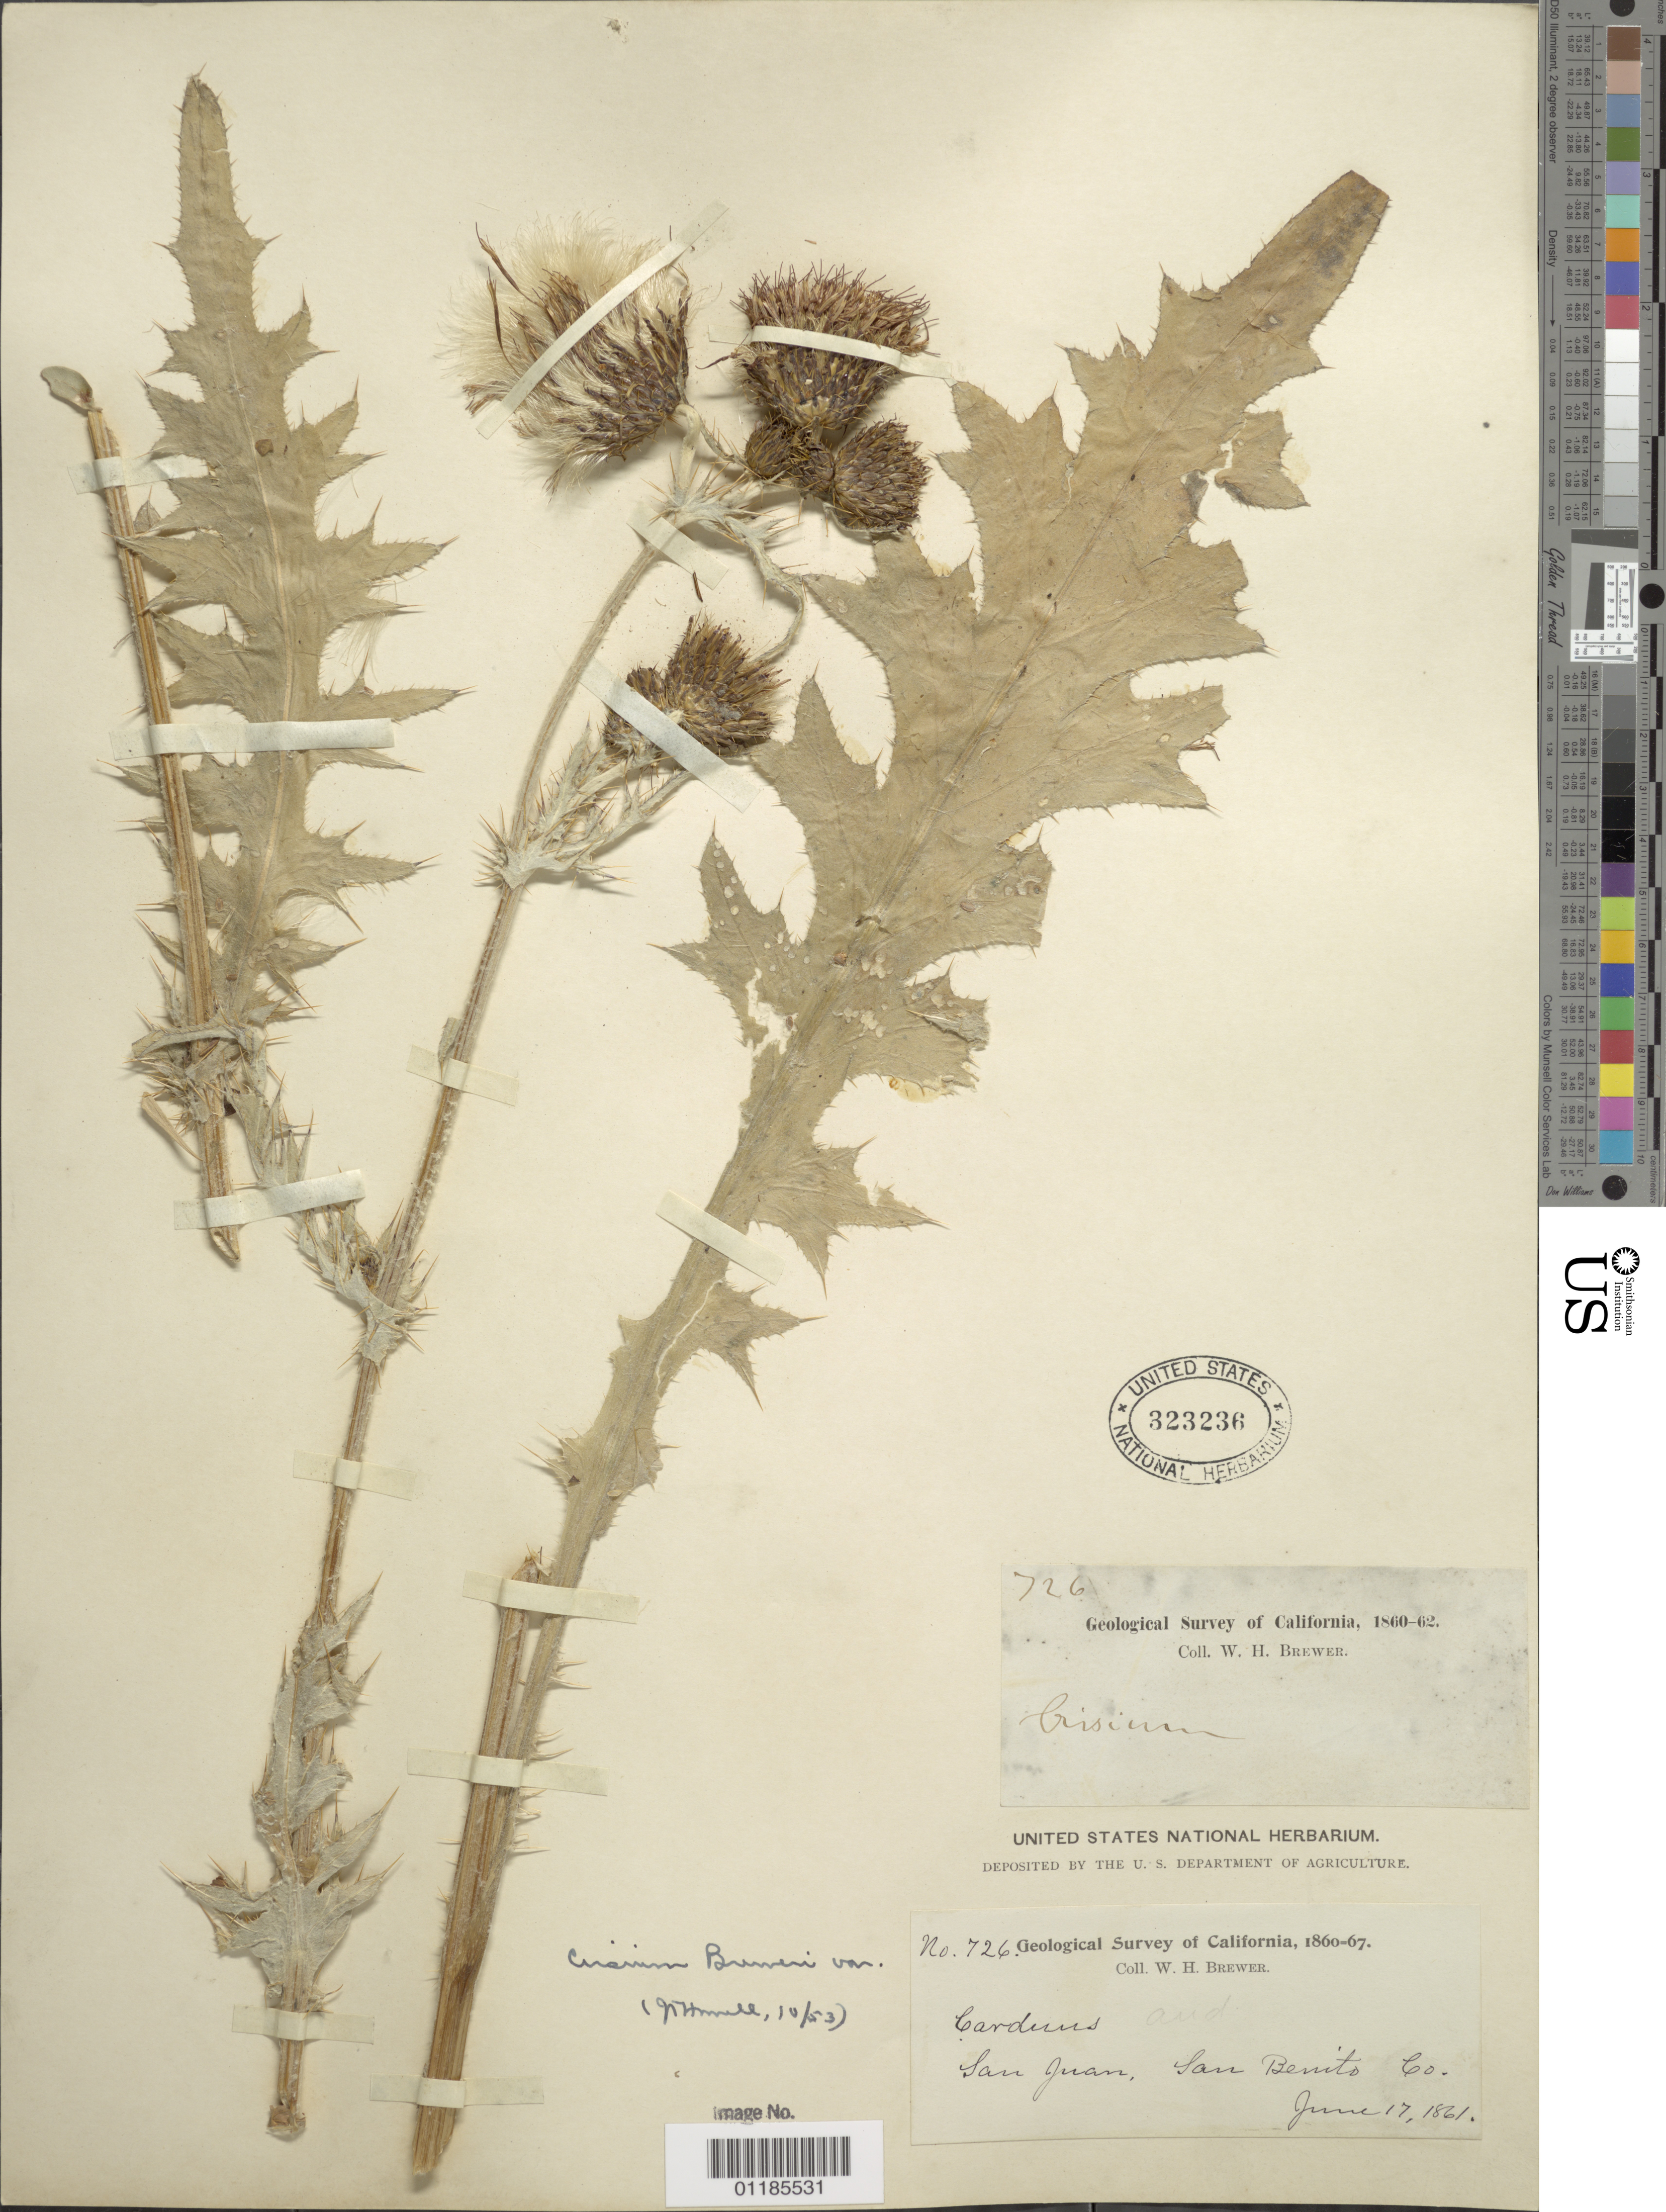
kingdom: Plantae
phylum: Tracheophyta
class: Magnoliopsida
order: Asterales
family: Asteraceae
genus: Cirsium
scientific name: Cirsium douglasii var. breweri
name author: (A. Gray) D.J. Keil & C.E. Turner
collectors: W. H. Brewer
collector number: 726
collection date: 1861-06-17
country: United States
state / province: California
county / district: San Benito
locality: near San Juan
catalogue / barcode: US 323236